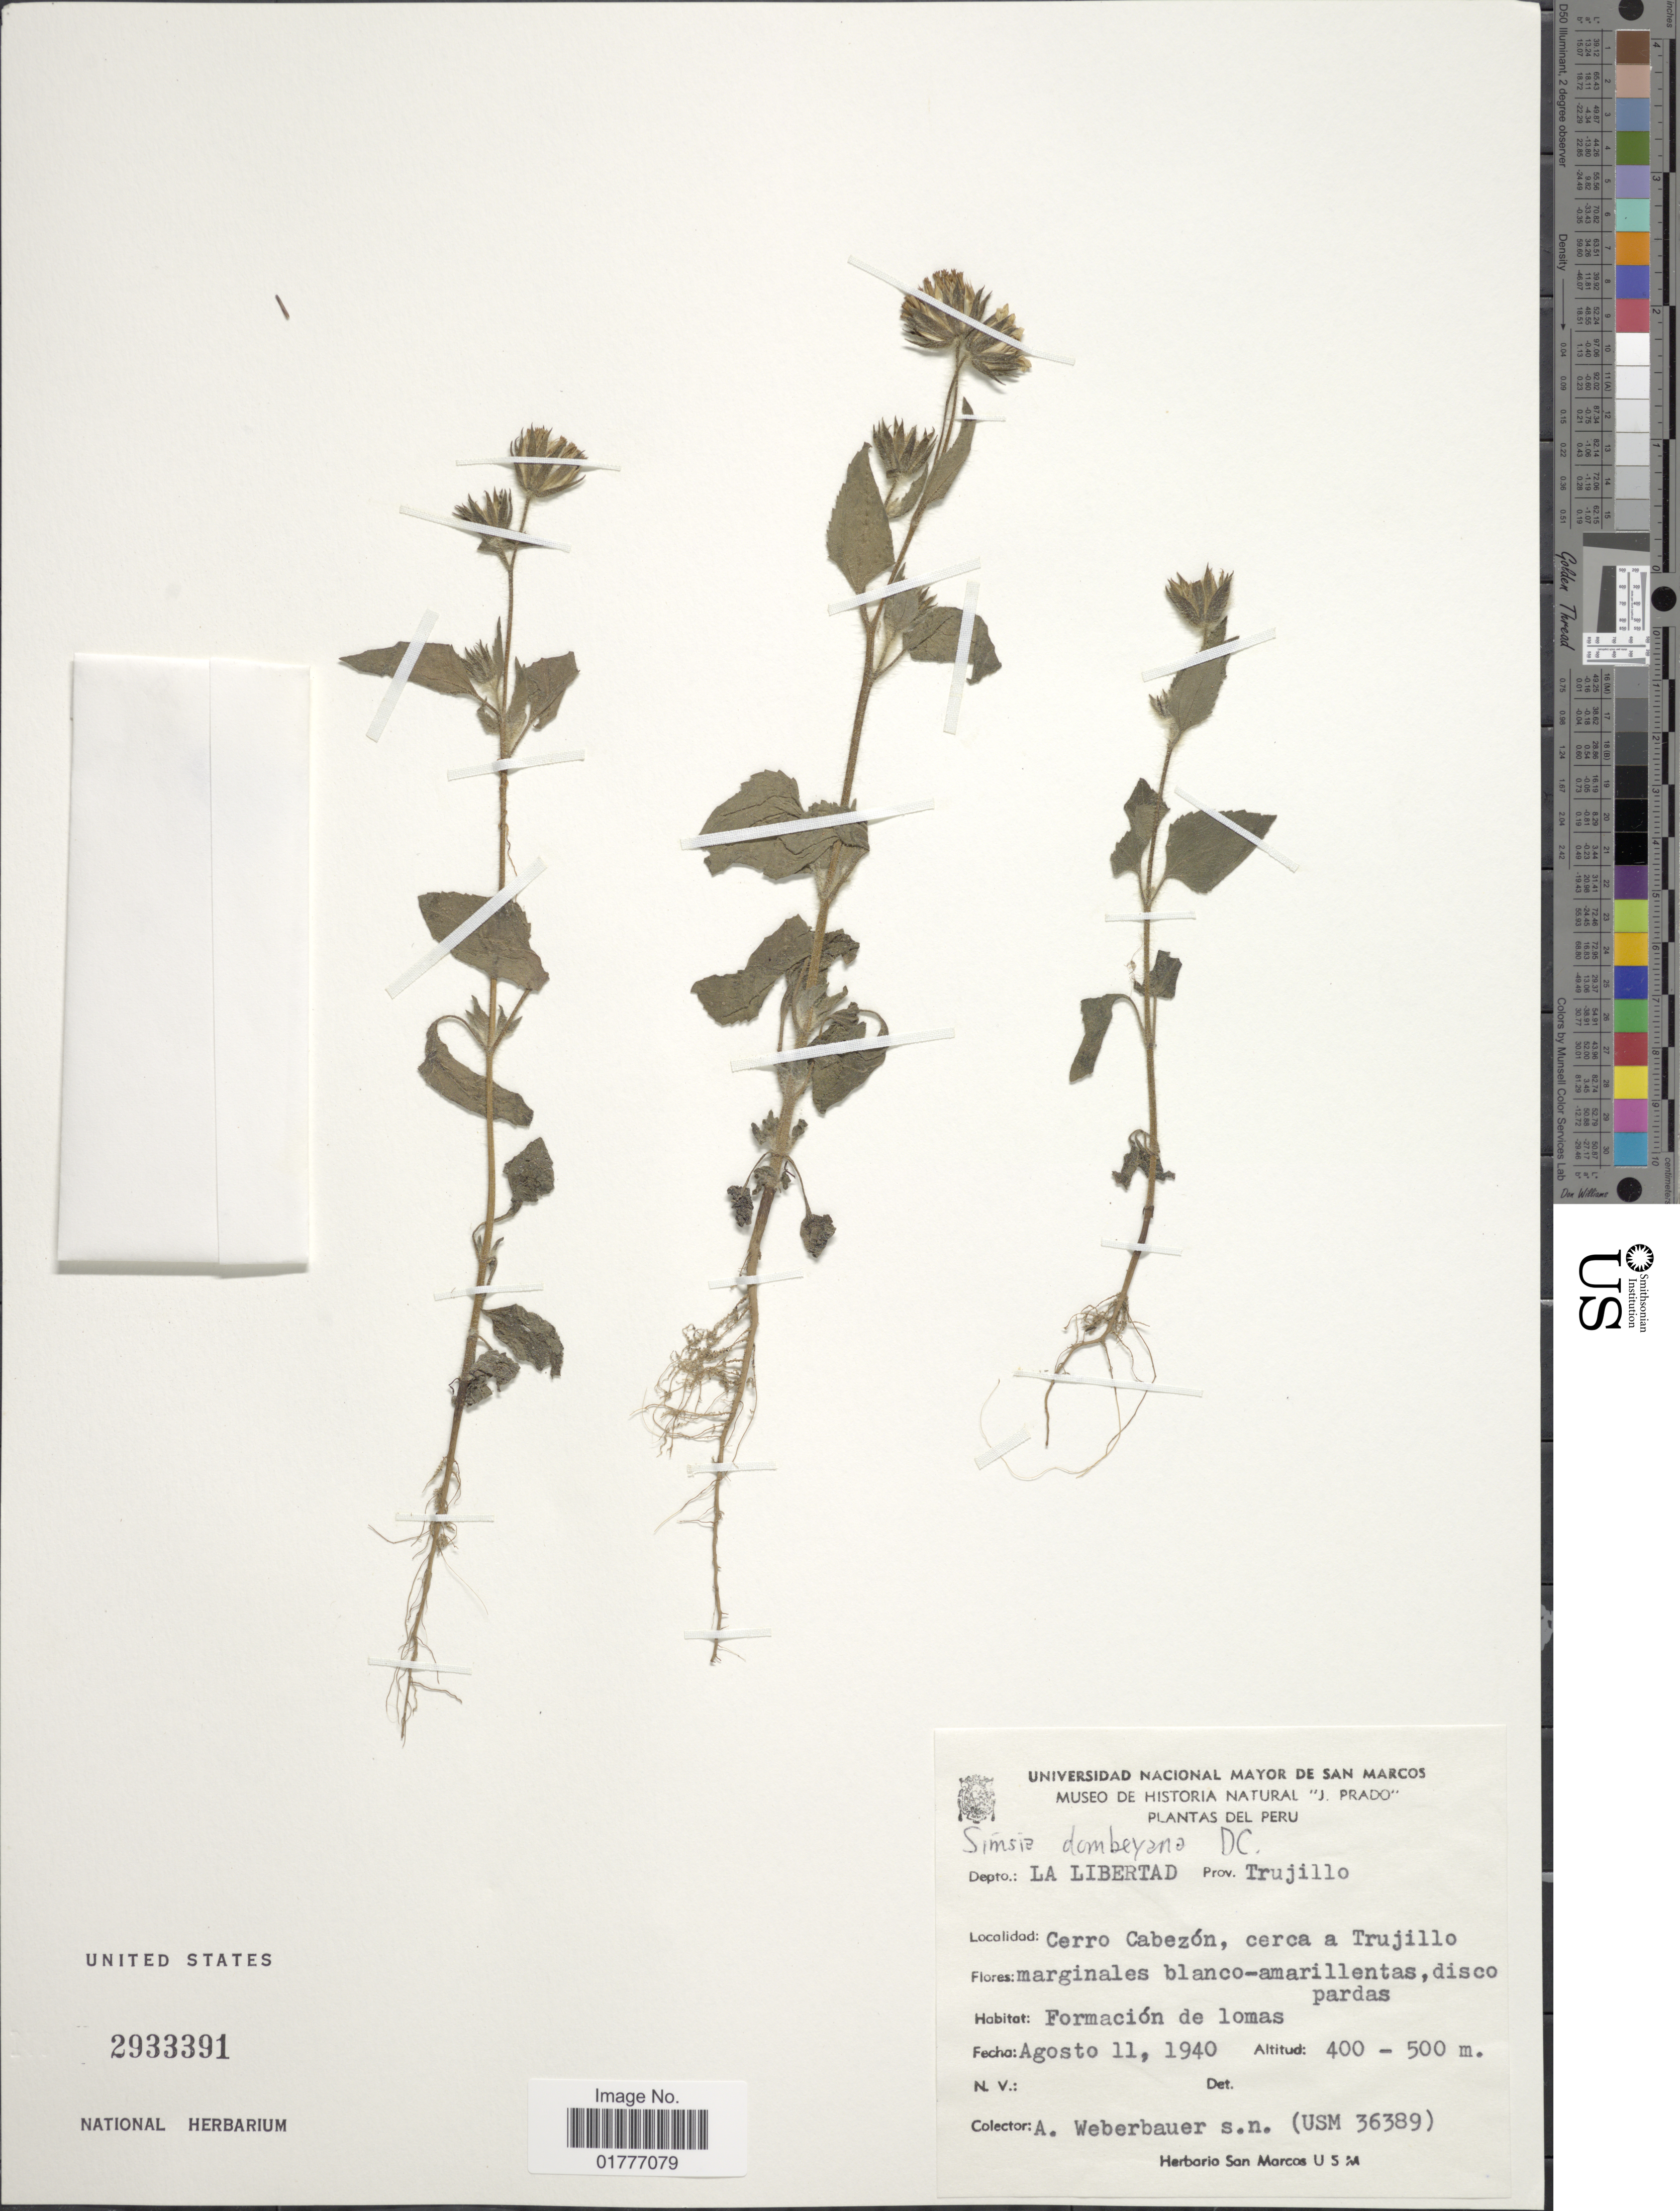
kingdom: Plantae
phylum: Tracheophyta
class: Magnoliopsida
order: Asterales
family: Asteraceae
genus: Simsia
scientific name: Simsia dombeyana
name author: DC.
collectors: A. Weberbauer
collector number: USM 36389?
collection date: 1940-08-11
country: Peru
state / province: La Libertad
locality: Prov. Trujillo. Cerro Cabezón, cerca a Trujillo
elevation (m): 400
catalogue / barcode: US 2933391